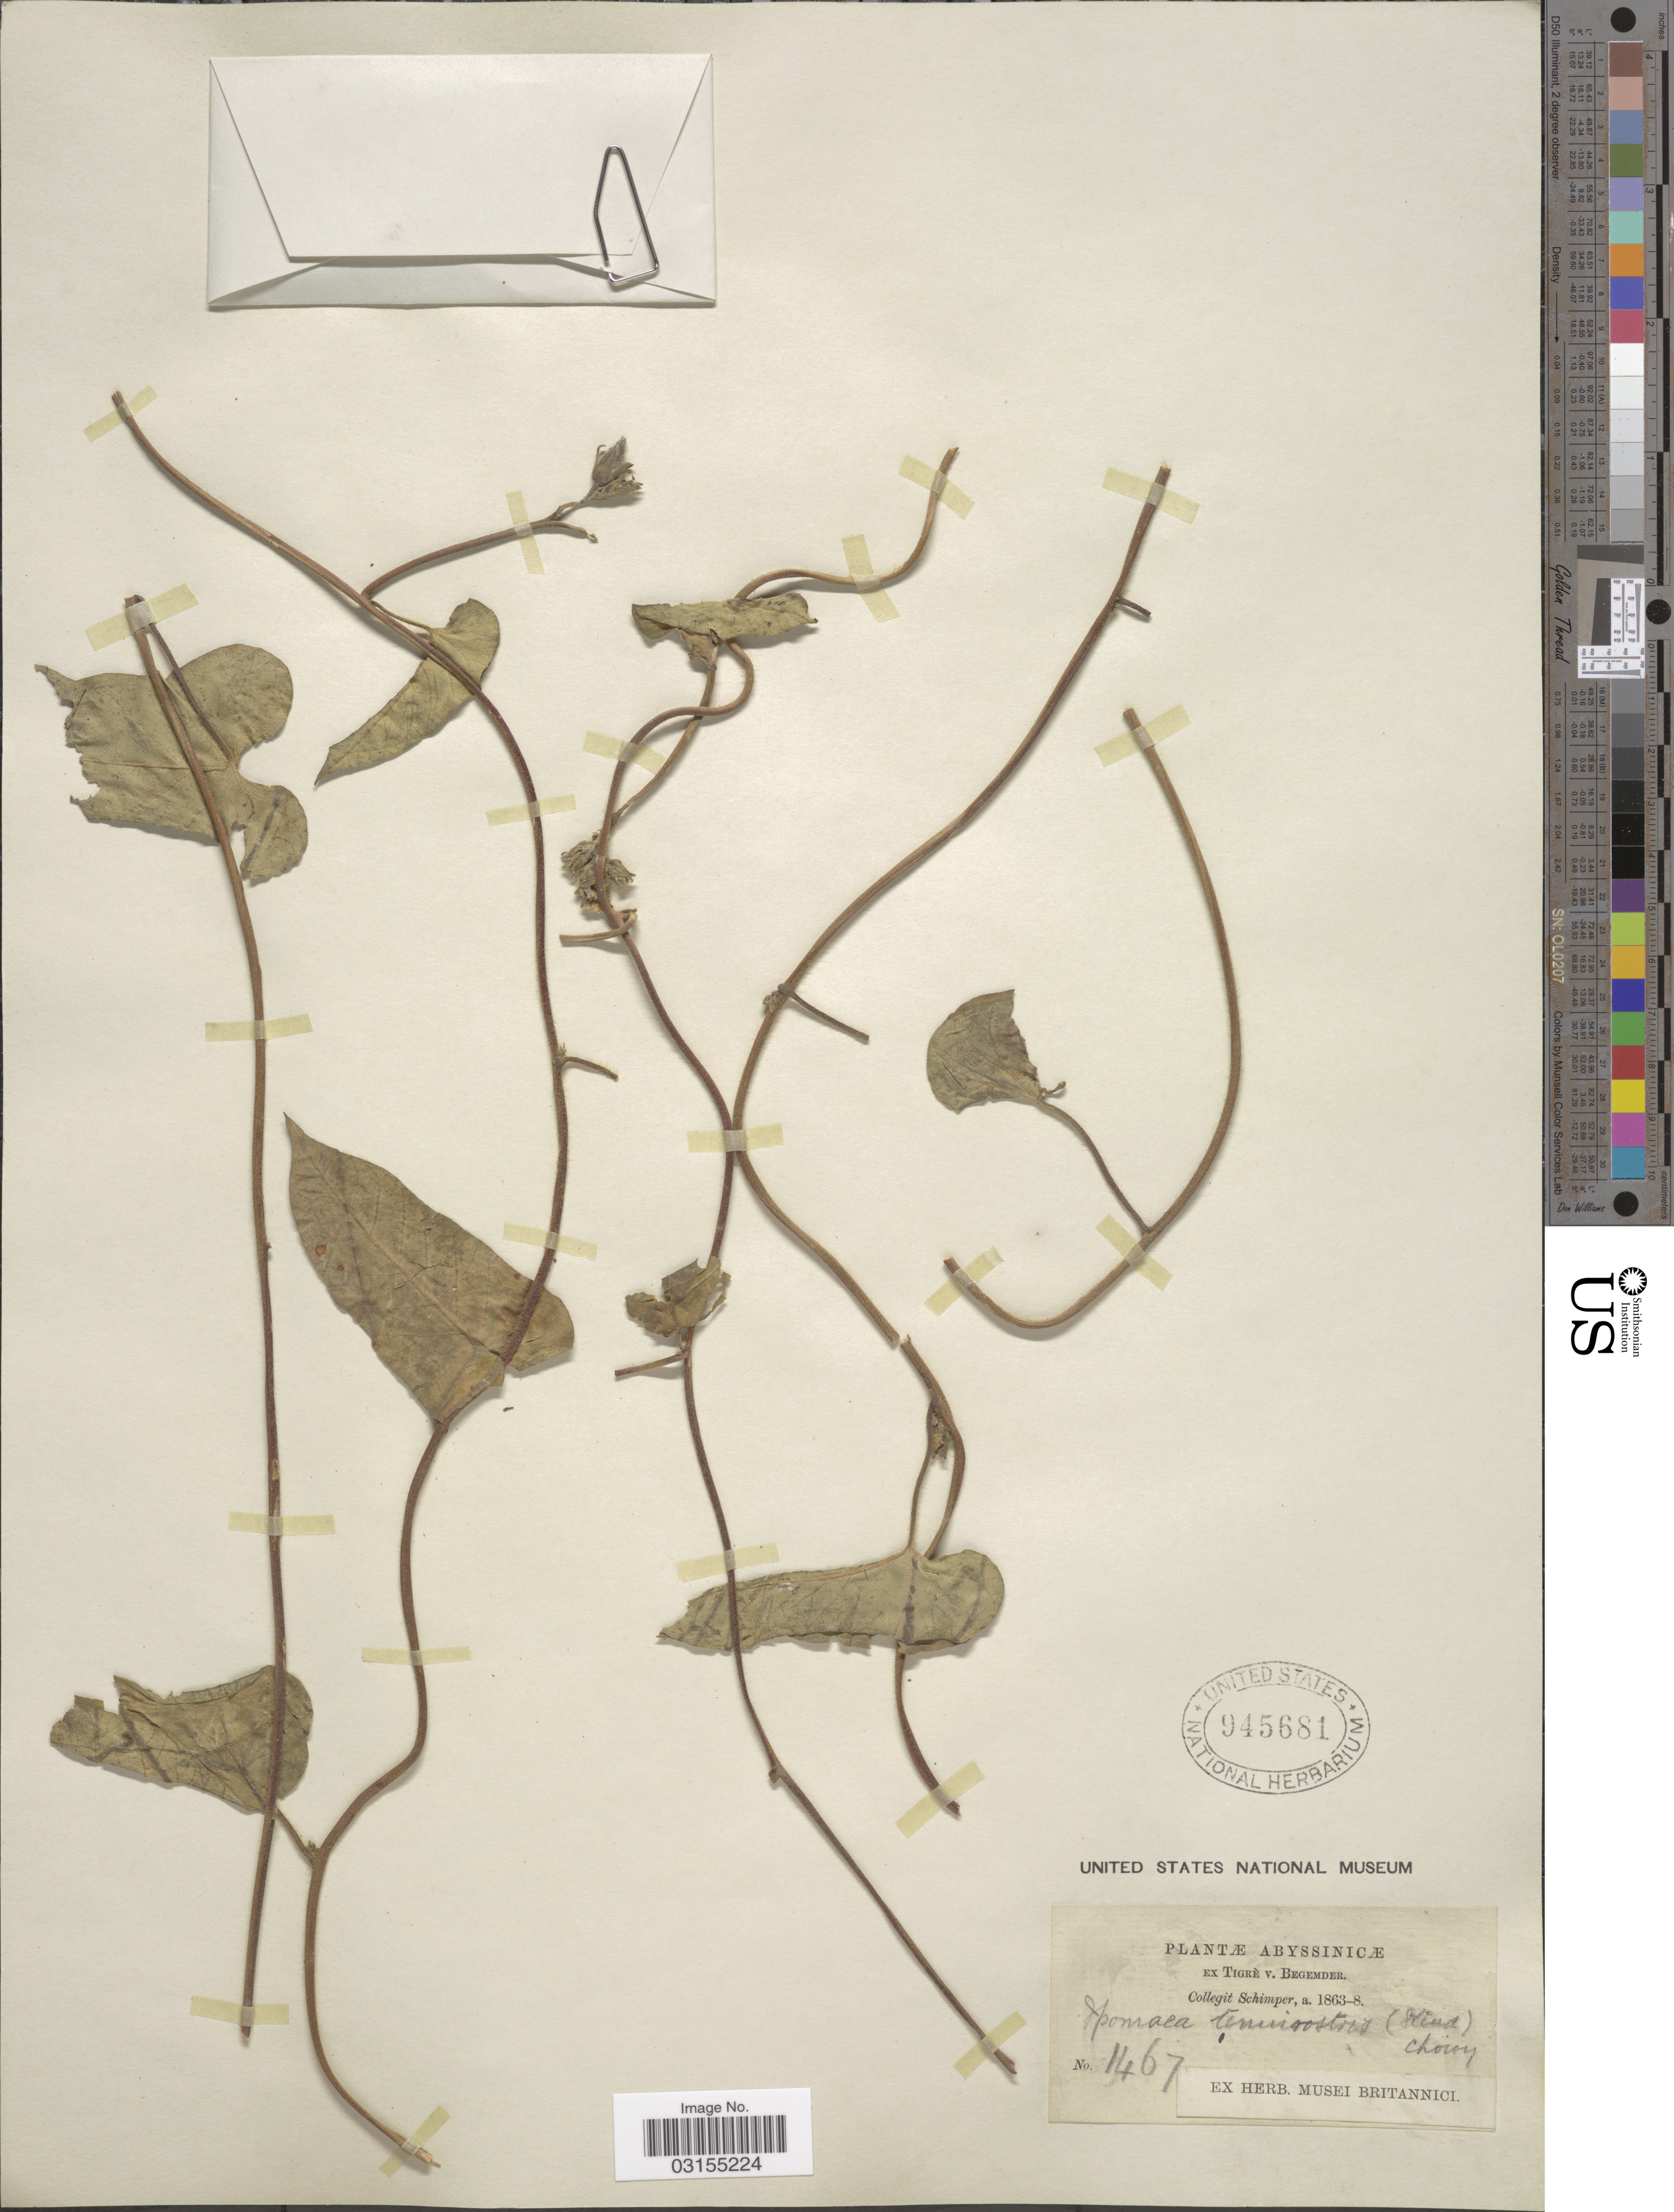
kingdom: Plantae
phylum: Tracheophyta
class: Magnoliopsida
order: Solanales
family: Convolvulaceae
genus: Ipomoea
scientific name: Ipomoea tenuirostris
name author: Choisy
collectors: -. Schimper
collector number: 1467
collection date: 1863/1868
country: Eritrea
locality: Abyssinicæ. Ex Tigrè v. Begemder.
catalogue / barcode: US 945681